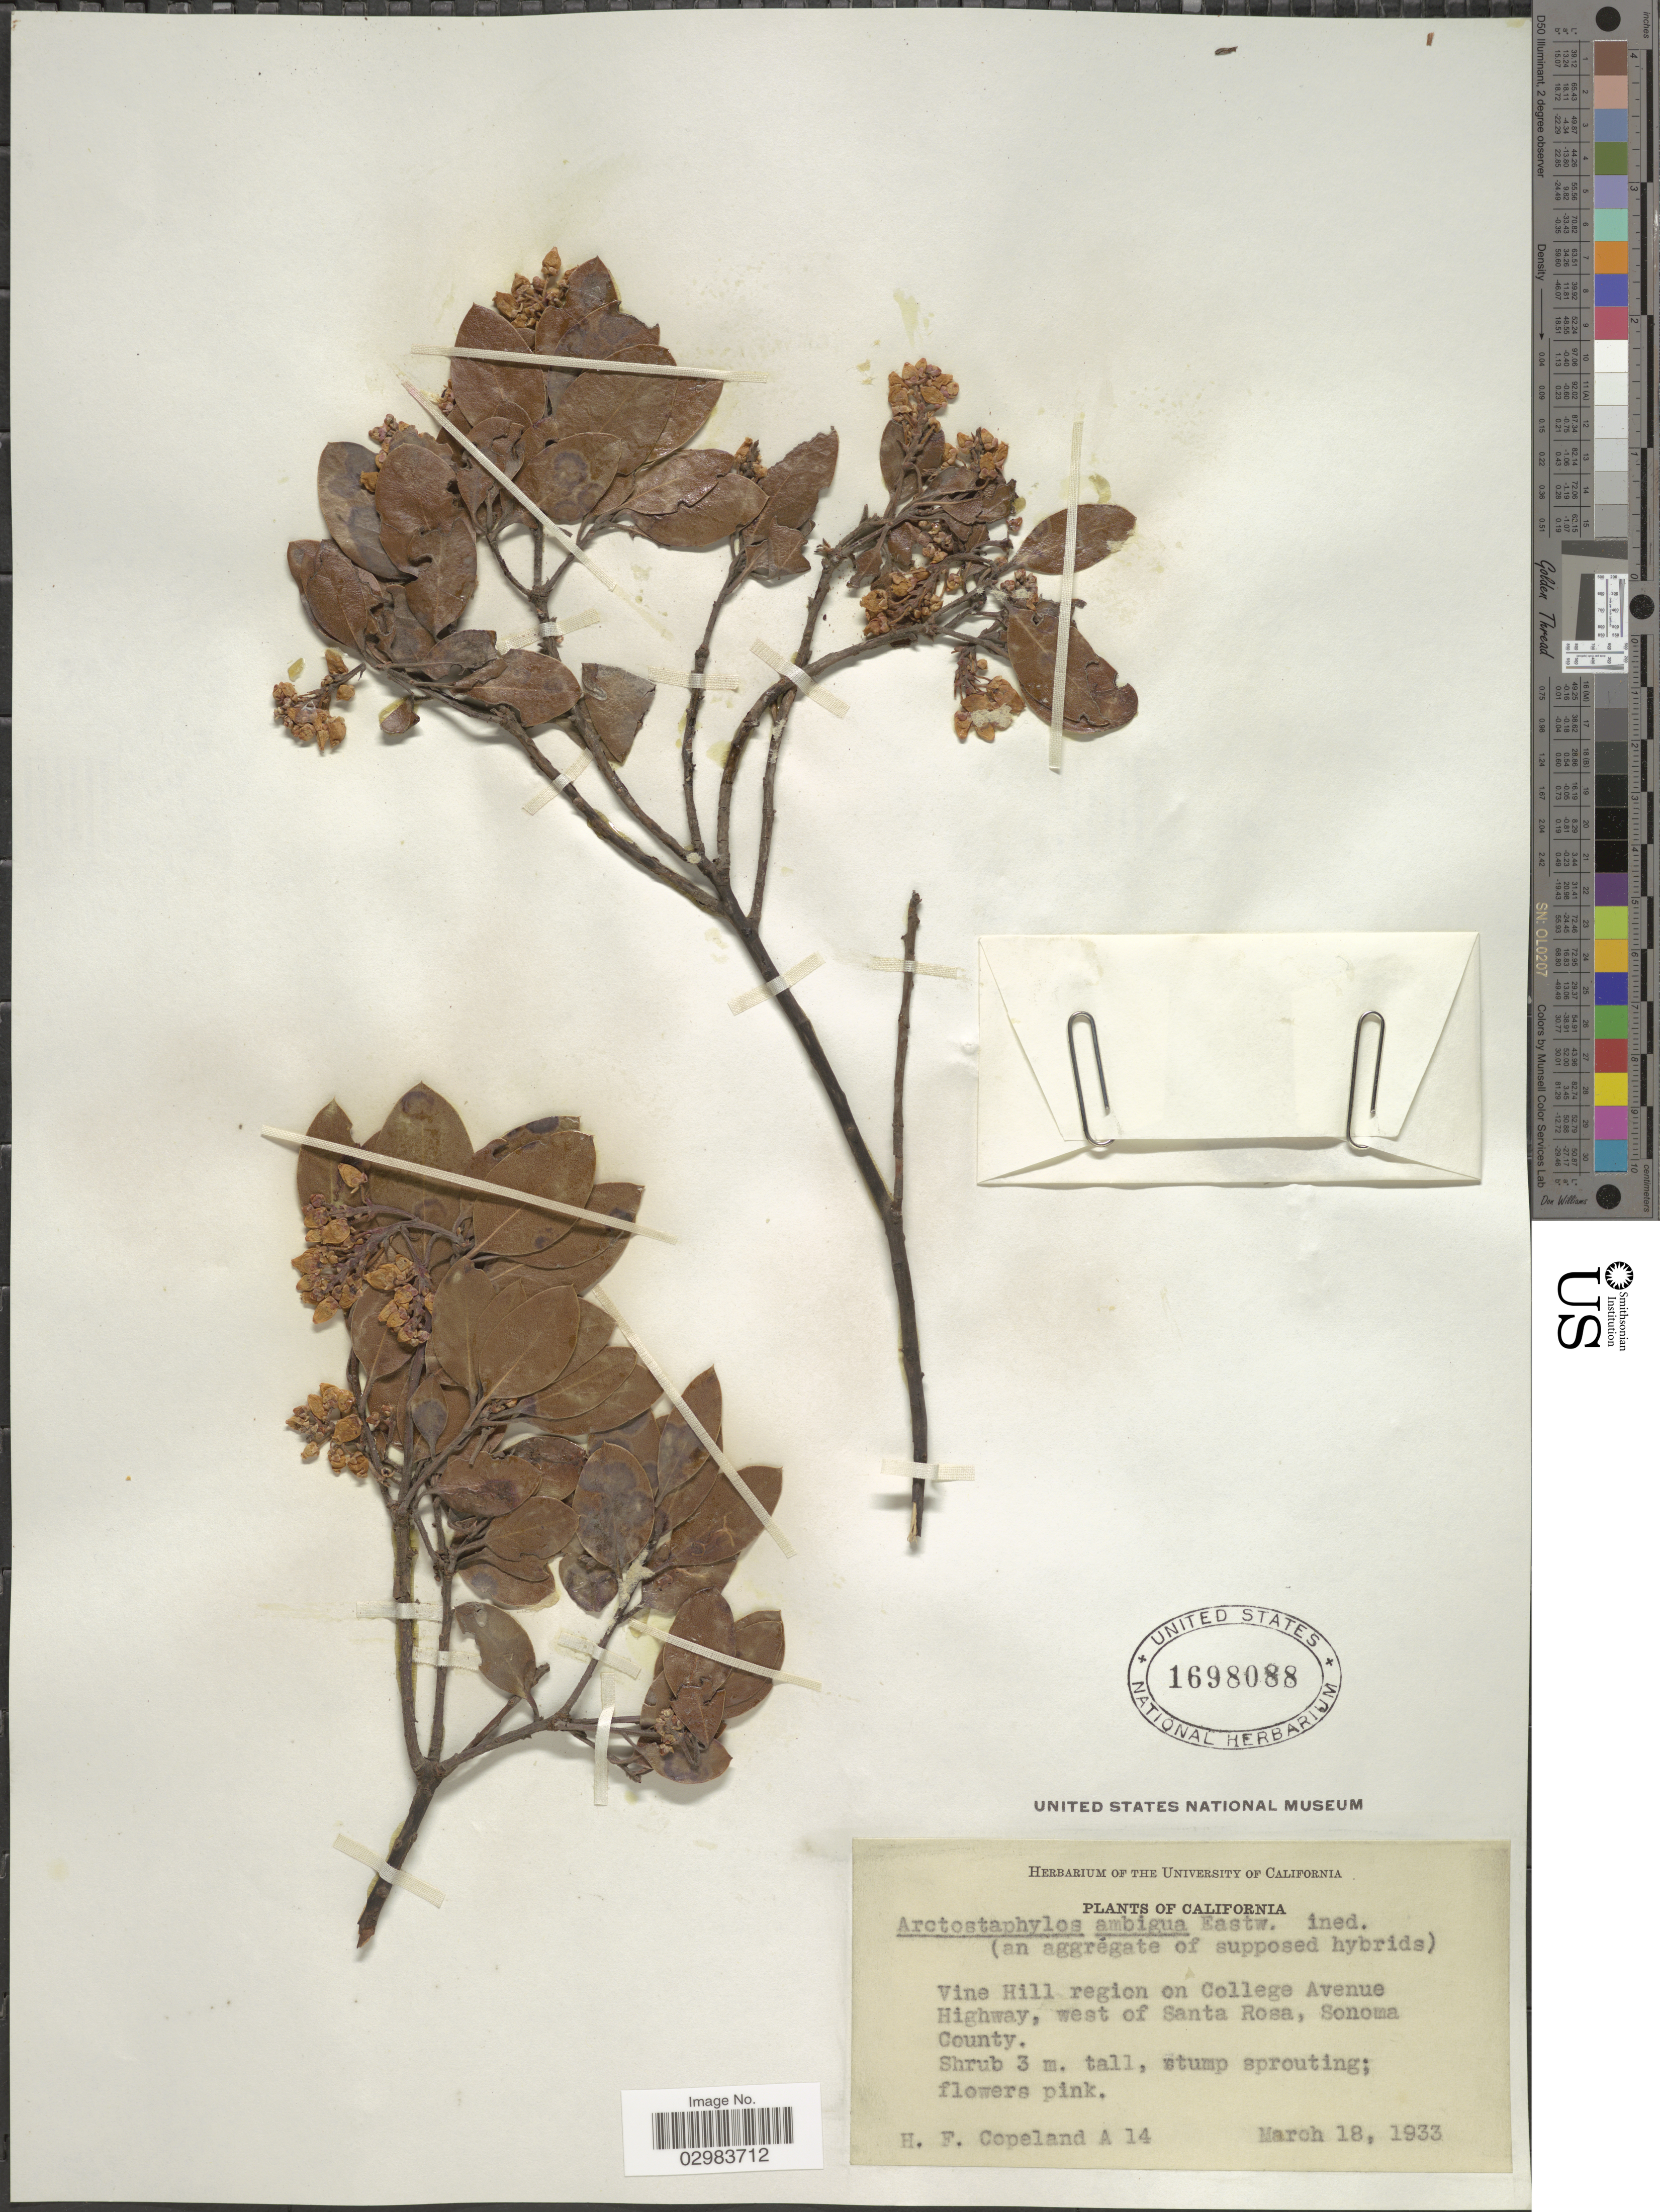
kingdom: Plantae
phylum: Tracheophyta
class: Magnoliopsida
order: Ericales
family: Ericaceae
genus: Arctostaphylos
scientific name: Arctostaphylos ambigua ined.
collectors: H. F. Copeland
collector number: A14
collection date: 1933-03-18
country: United States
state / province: California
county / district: Sonoma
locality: Vine Hill region on College Avenue Highway, west of Santa Rosa, Sonoma County.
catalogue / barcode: US 1698088